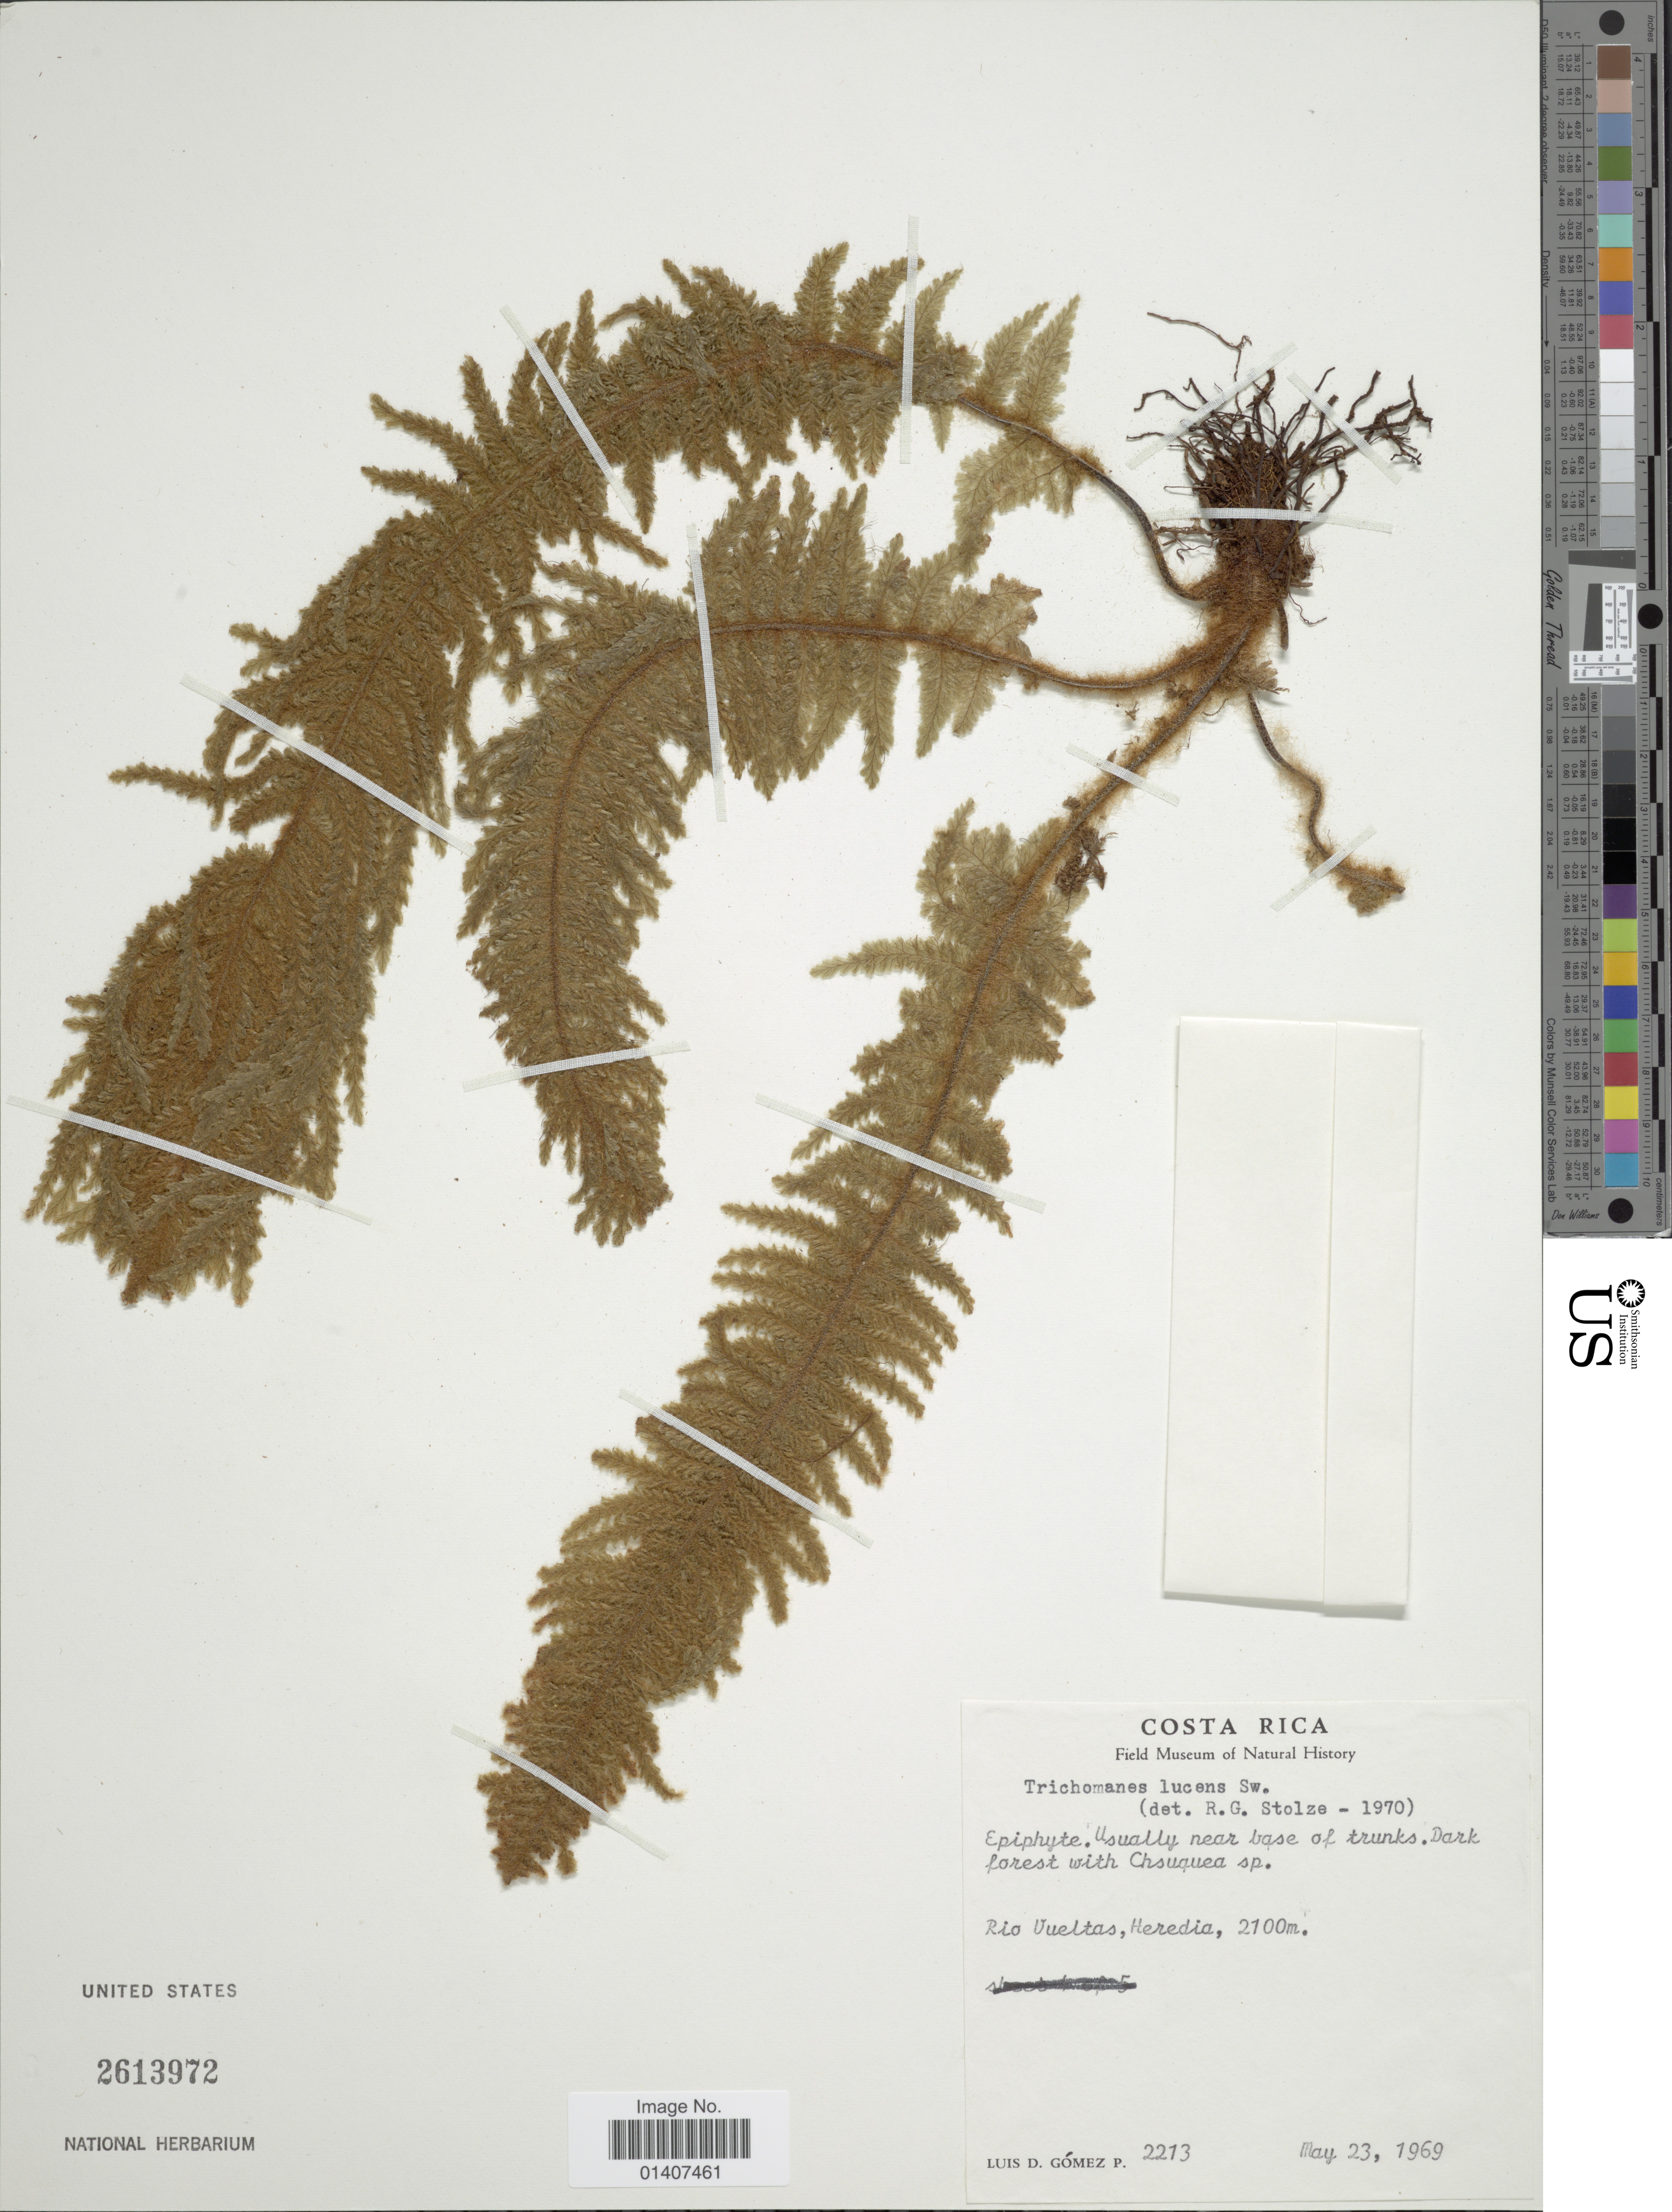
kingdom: Plantae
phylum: Tracheophyta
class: Polypodiopsida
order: Hymenophyllales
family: Hymenophyllaceae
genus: Trichomanes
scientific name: Trichomanes lucens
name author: Sw.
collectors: L. D. Gómez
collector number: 2213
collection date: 1969-05-23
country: Costa Rica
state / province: Heredia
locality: Rio Vueltas, Heredia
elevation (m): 2100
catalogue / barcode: US 2613972